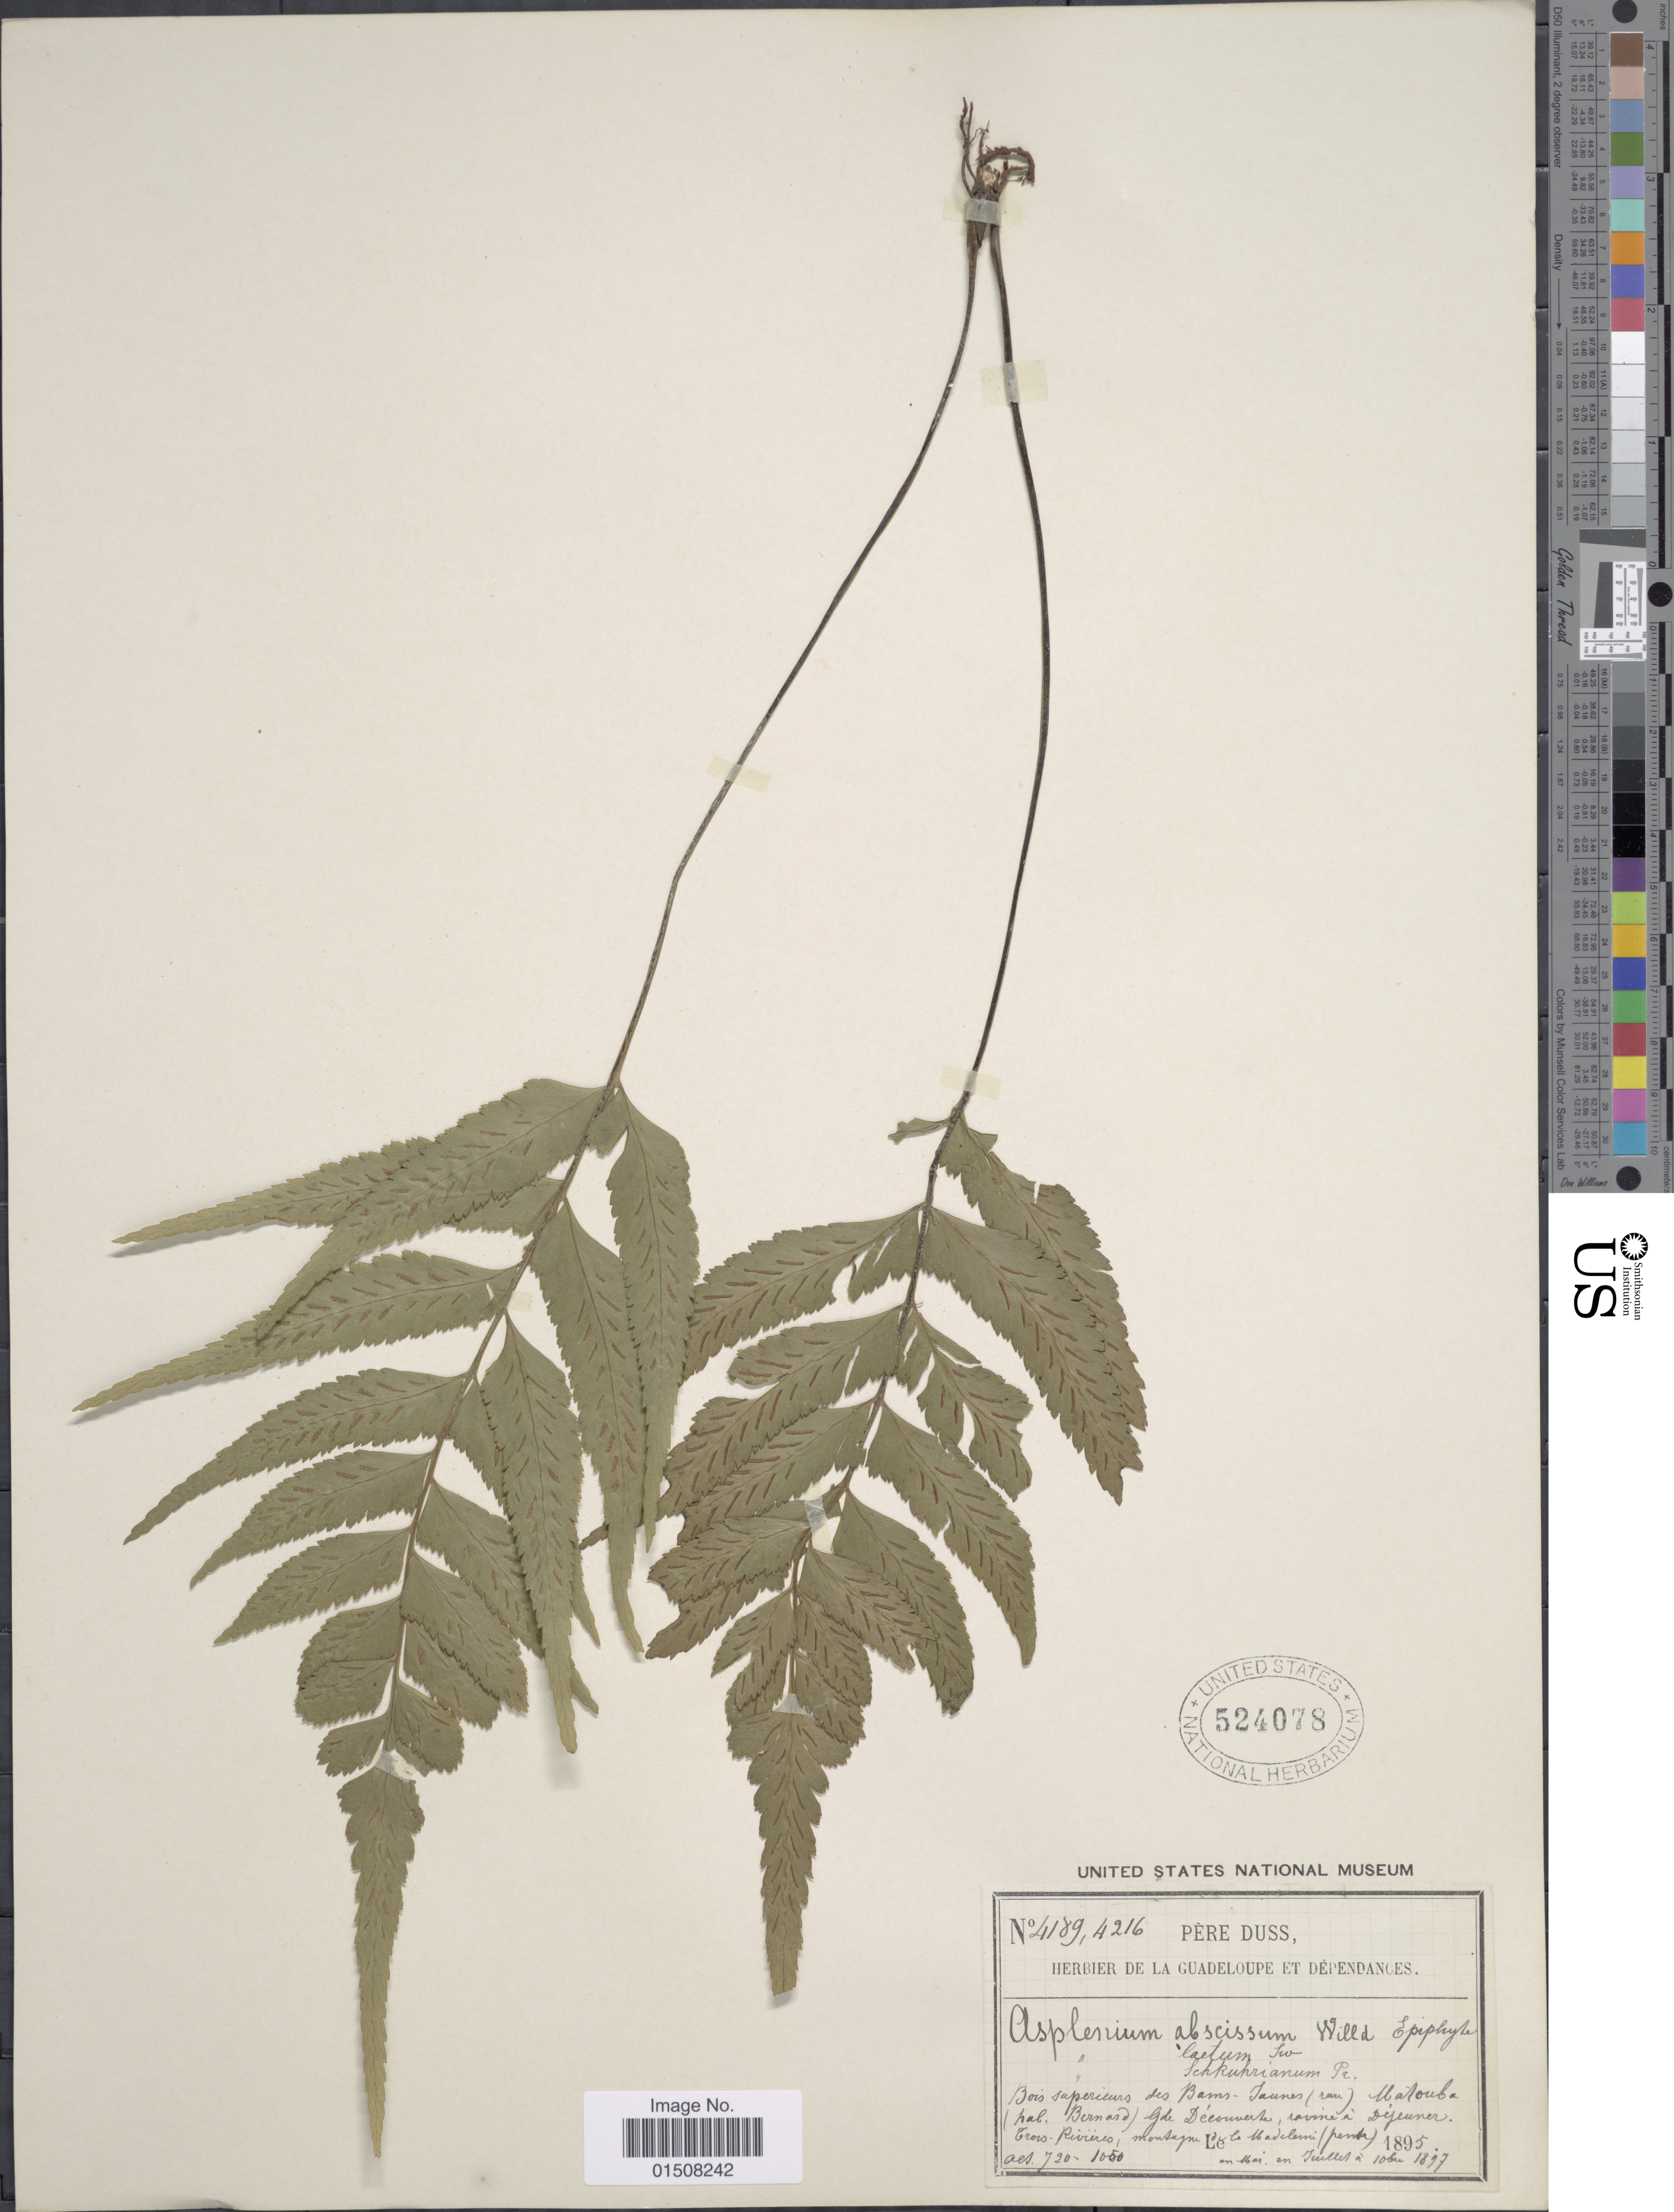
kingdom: Plantae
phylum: Tracheophyta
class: Polypodiopsida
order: Polypodiales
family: Aspleniaceae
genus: Asplenium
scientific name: Asplenium abscissum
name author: Willd.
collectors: Père Duss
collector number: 41894216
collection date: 1895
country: Guadeloupe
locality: Boris superieurs des Bains-Jaunes (rare), Matouba (hab. Bernard), Gde. Decouverte, ravine a Dejeuner Trois-Rivieres montagne du la Madeleine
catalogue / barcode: US 524078